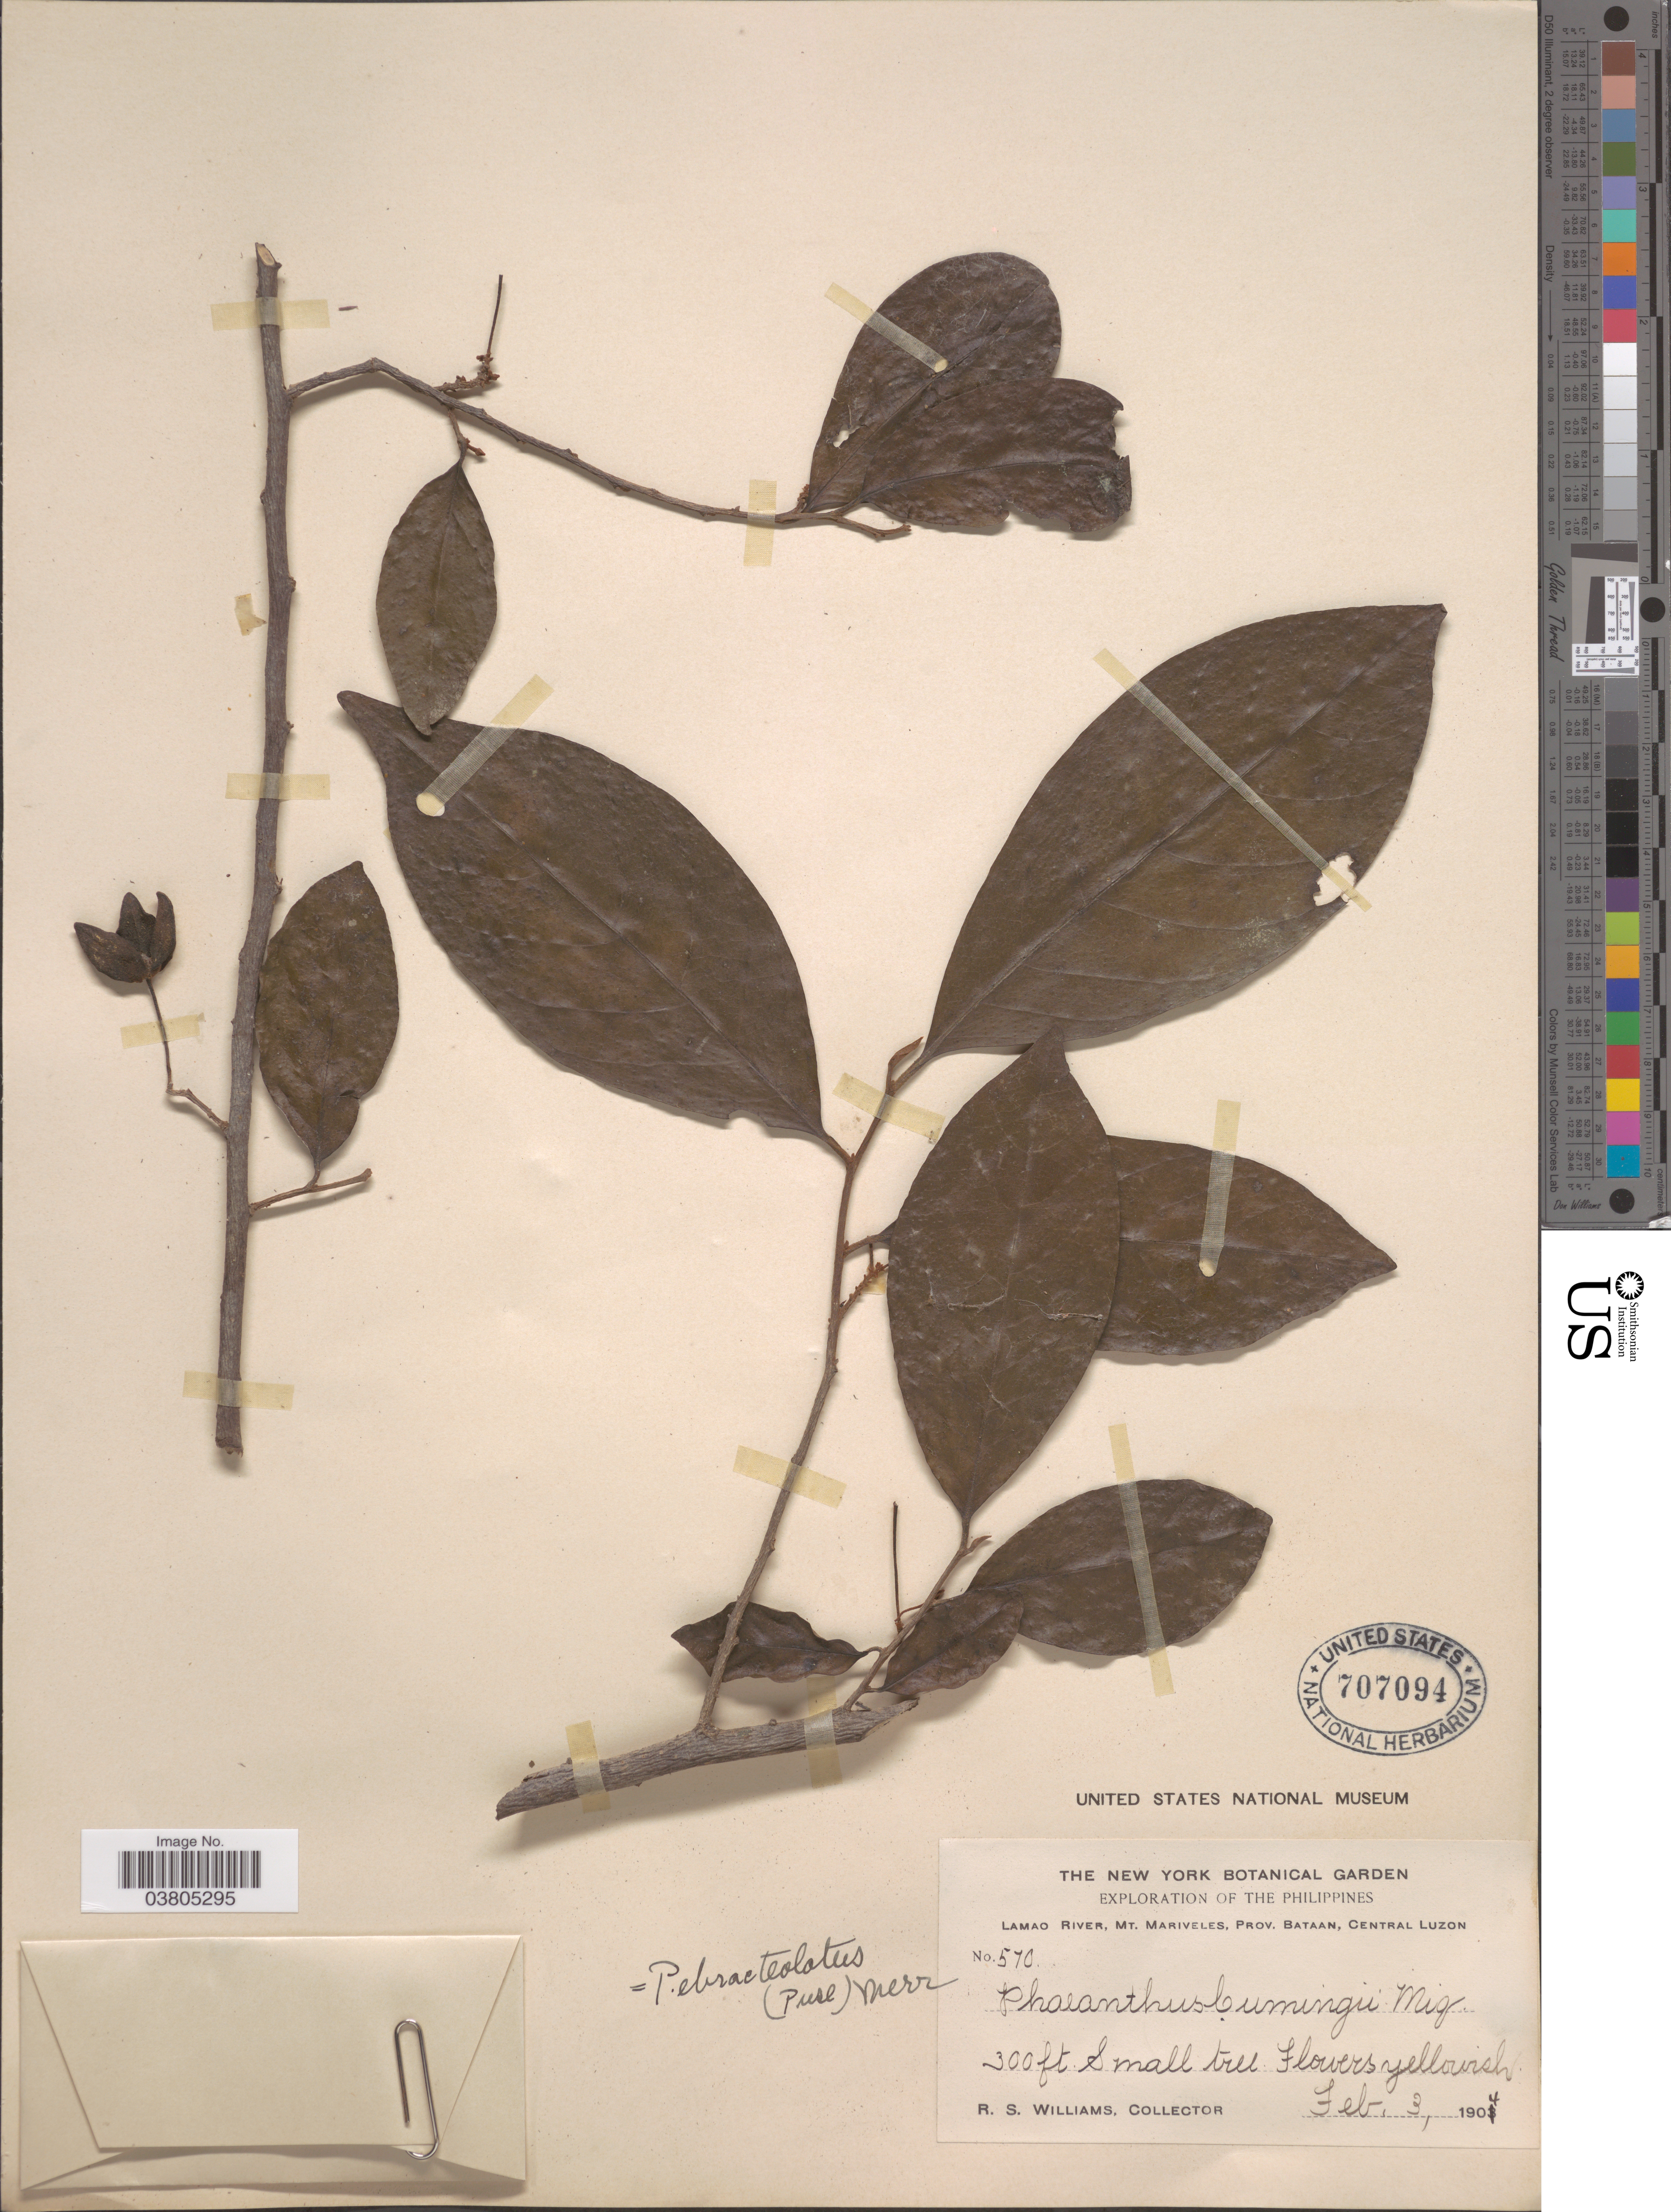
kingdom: Plantae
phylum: Tracheophyta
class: Magnoliopsida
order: Magnoliales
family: Annonaceae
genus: Phaeanthus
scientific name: Phaeanthus ebracteolatus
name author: (C. Presl) Merr.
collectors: R. S. Williams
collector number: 570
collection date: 1904-02-03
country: Philippines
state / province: Central Luzon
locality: Lamao River, Mt. Mariveles, Prov. Bataan.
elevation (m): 91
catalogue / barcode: US 707094